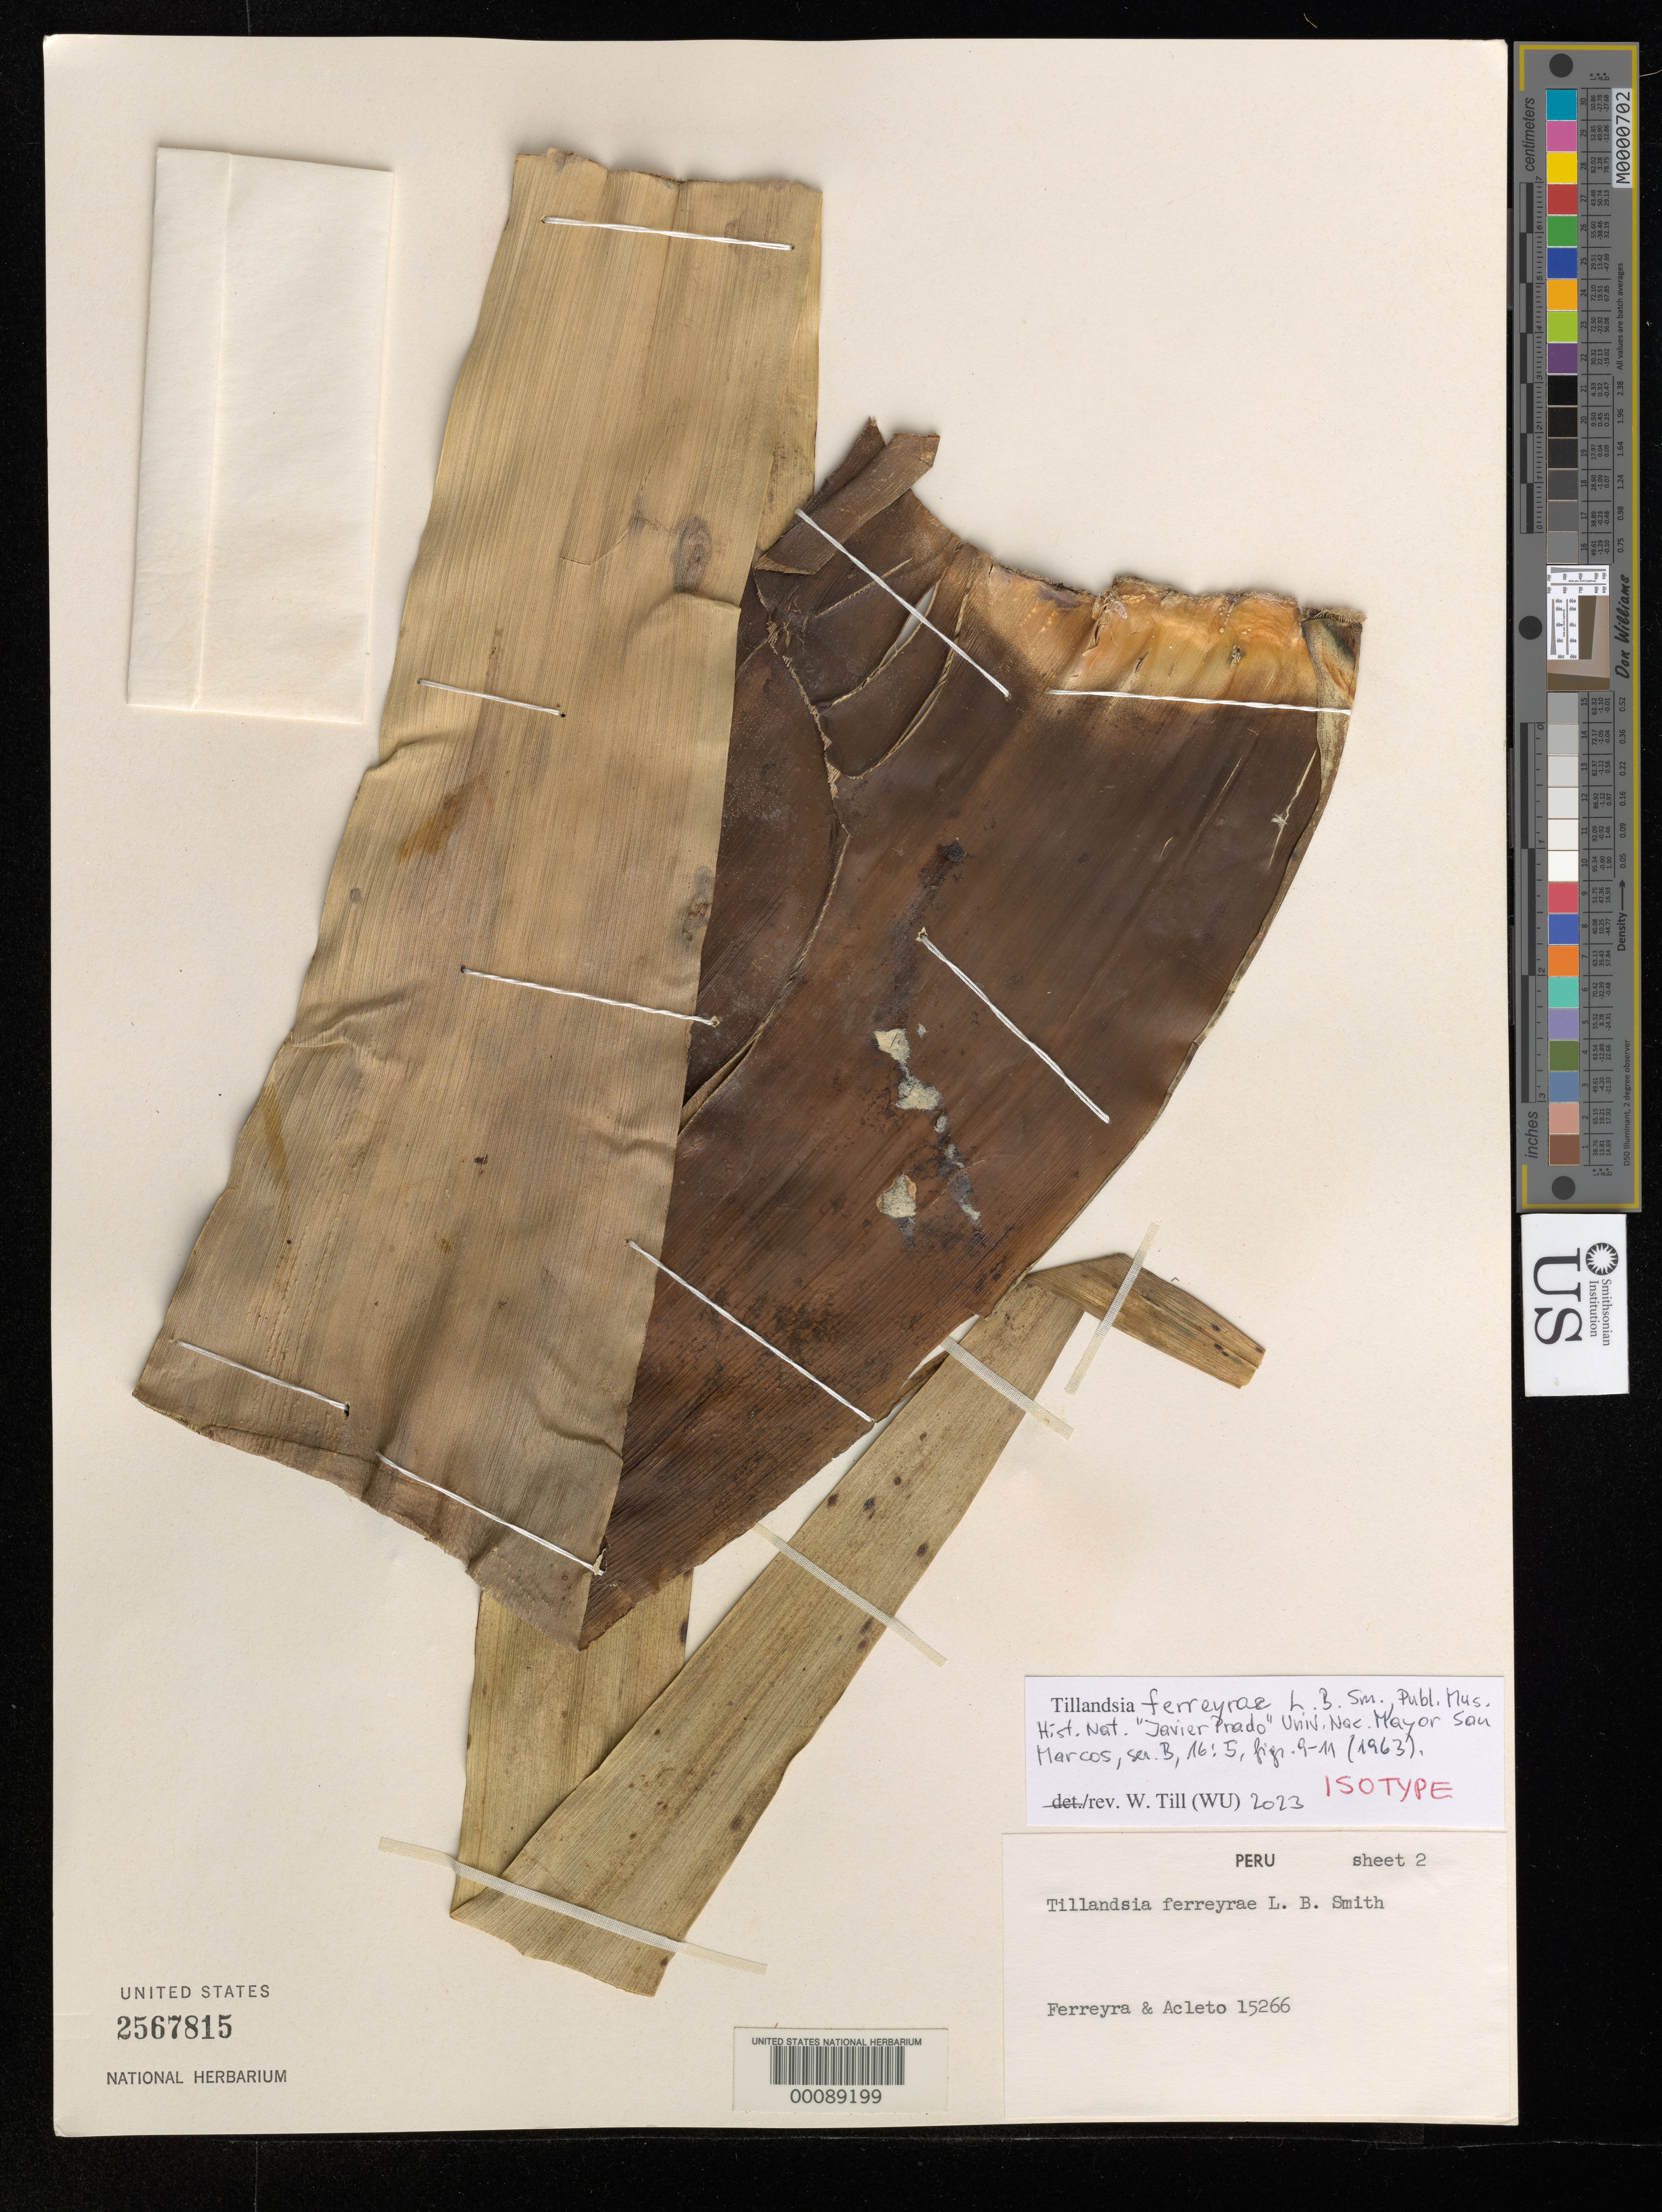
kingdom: Plantae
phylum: Tracheophyta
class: Liliopsida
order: Poales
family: Bromeliaceae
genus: Tillandsia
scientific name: Tillandsia ferreyrae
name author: L.B. Sm.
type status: Isotype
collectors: R. A. Ferreyra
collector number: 15266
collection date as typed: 20 Aug 1963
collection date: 1963-08-20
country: Peru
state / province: Amazonas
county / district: Chachapoyas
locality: between Tingo and Ubilon, Valle Utcubamba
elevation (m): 1800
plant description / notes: Smith & Downs (1977, Fl. Neotrop. 14(2): 966) cite Ferreyra 14445 as the type of this name with the holotype at US but protologue cites Ferreyra 15266 as type, "Tipo en Herbario San Marcos, USM, No. 16,008; isotipo US".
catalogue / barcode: US 2567815